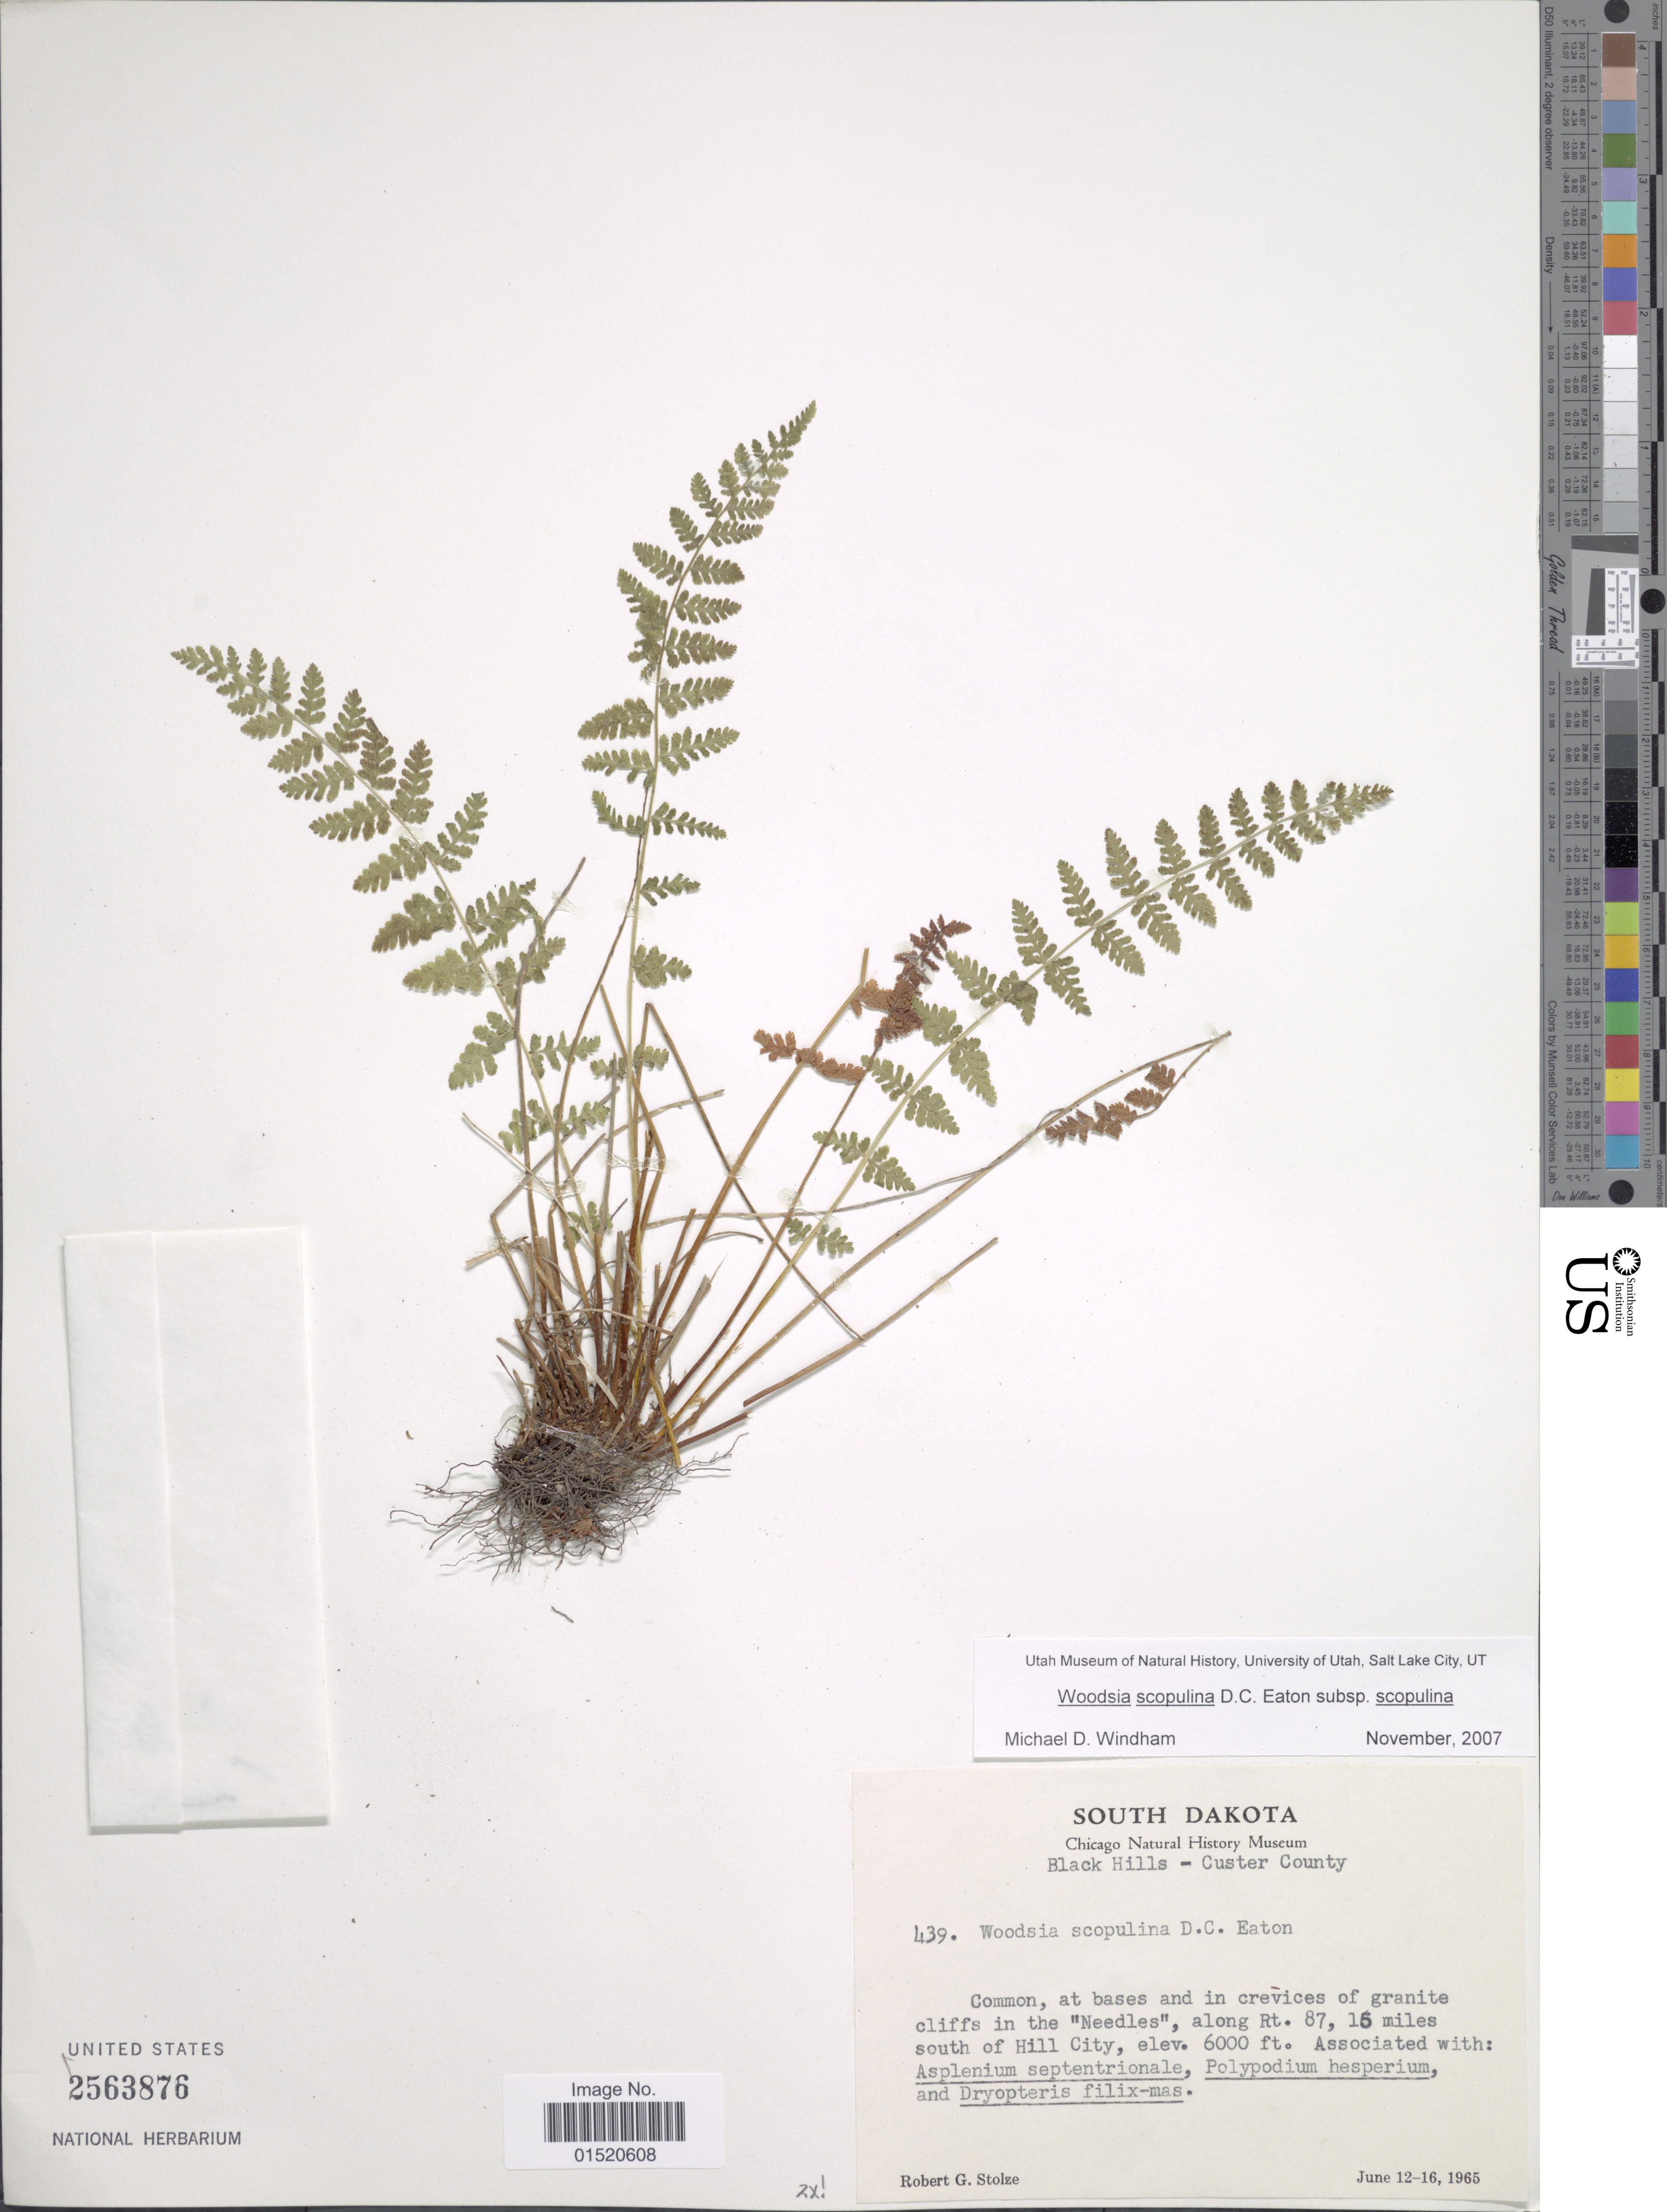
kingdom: Plantae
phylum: Tracheophyta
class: Polypodiopsida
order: Polypodiales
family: Woodsiaceae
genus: Woodsia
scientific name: Woodsia scopulina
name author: D.C. Eaton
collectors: R. G. Stolze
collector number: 439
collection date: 1965-06-12/1965-06-16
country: United States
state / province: South Dakota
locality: Black Hills - Custer County, Common, at bases and in crevices of granite cliffs in the 'Needles', along Rt. 87, 15 miles south of Hill City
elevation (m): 1829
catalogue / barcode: US 2563876